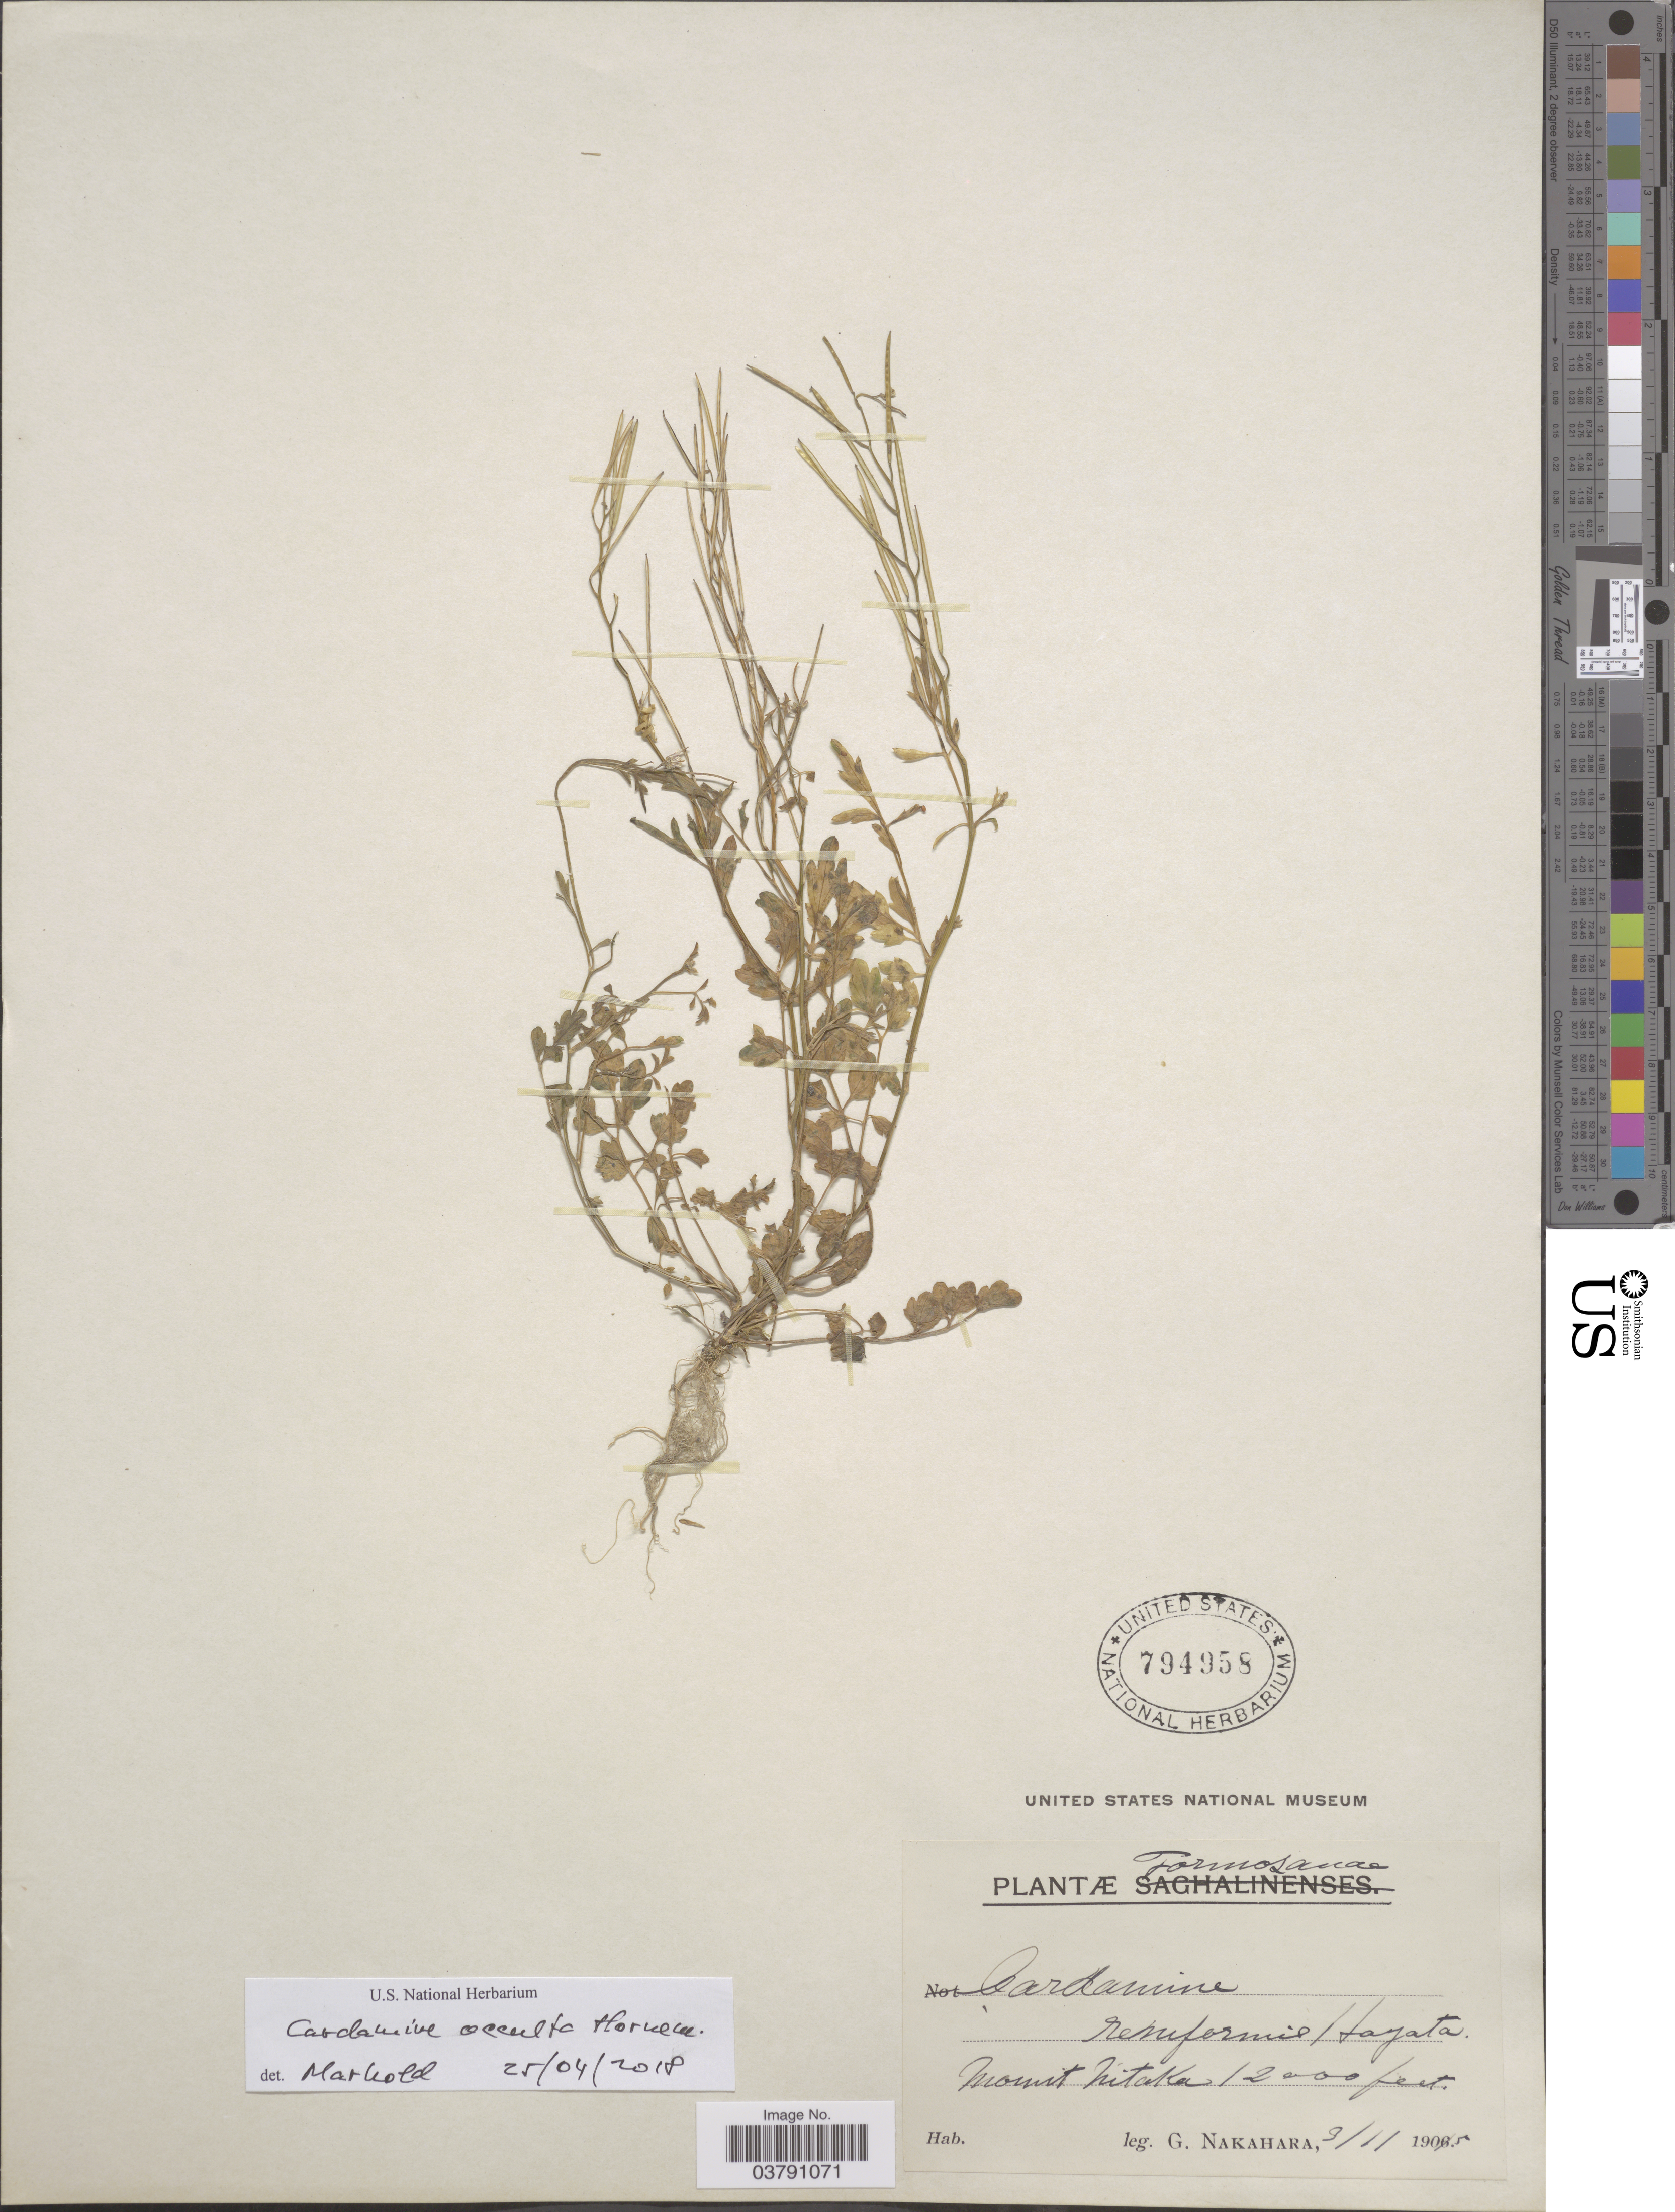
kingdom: Plantae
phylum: Tracheophyta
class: Magnoliopsida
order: Brassicales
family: Brassicaceae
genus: Cardamine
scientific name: Cardamine occulta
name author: Hornem.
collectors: G. Nakahara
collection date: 1905-11-09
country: Taiwan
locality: Formosanæ. Mount Nitaka.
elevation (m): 3658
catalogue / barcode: US 794958